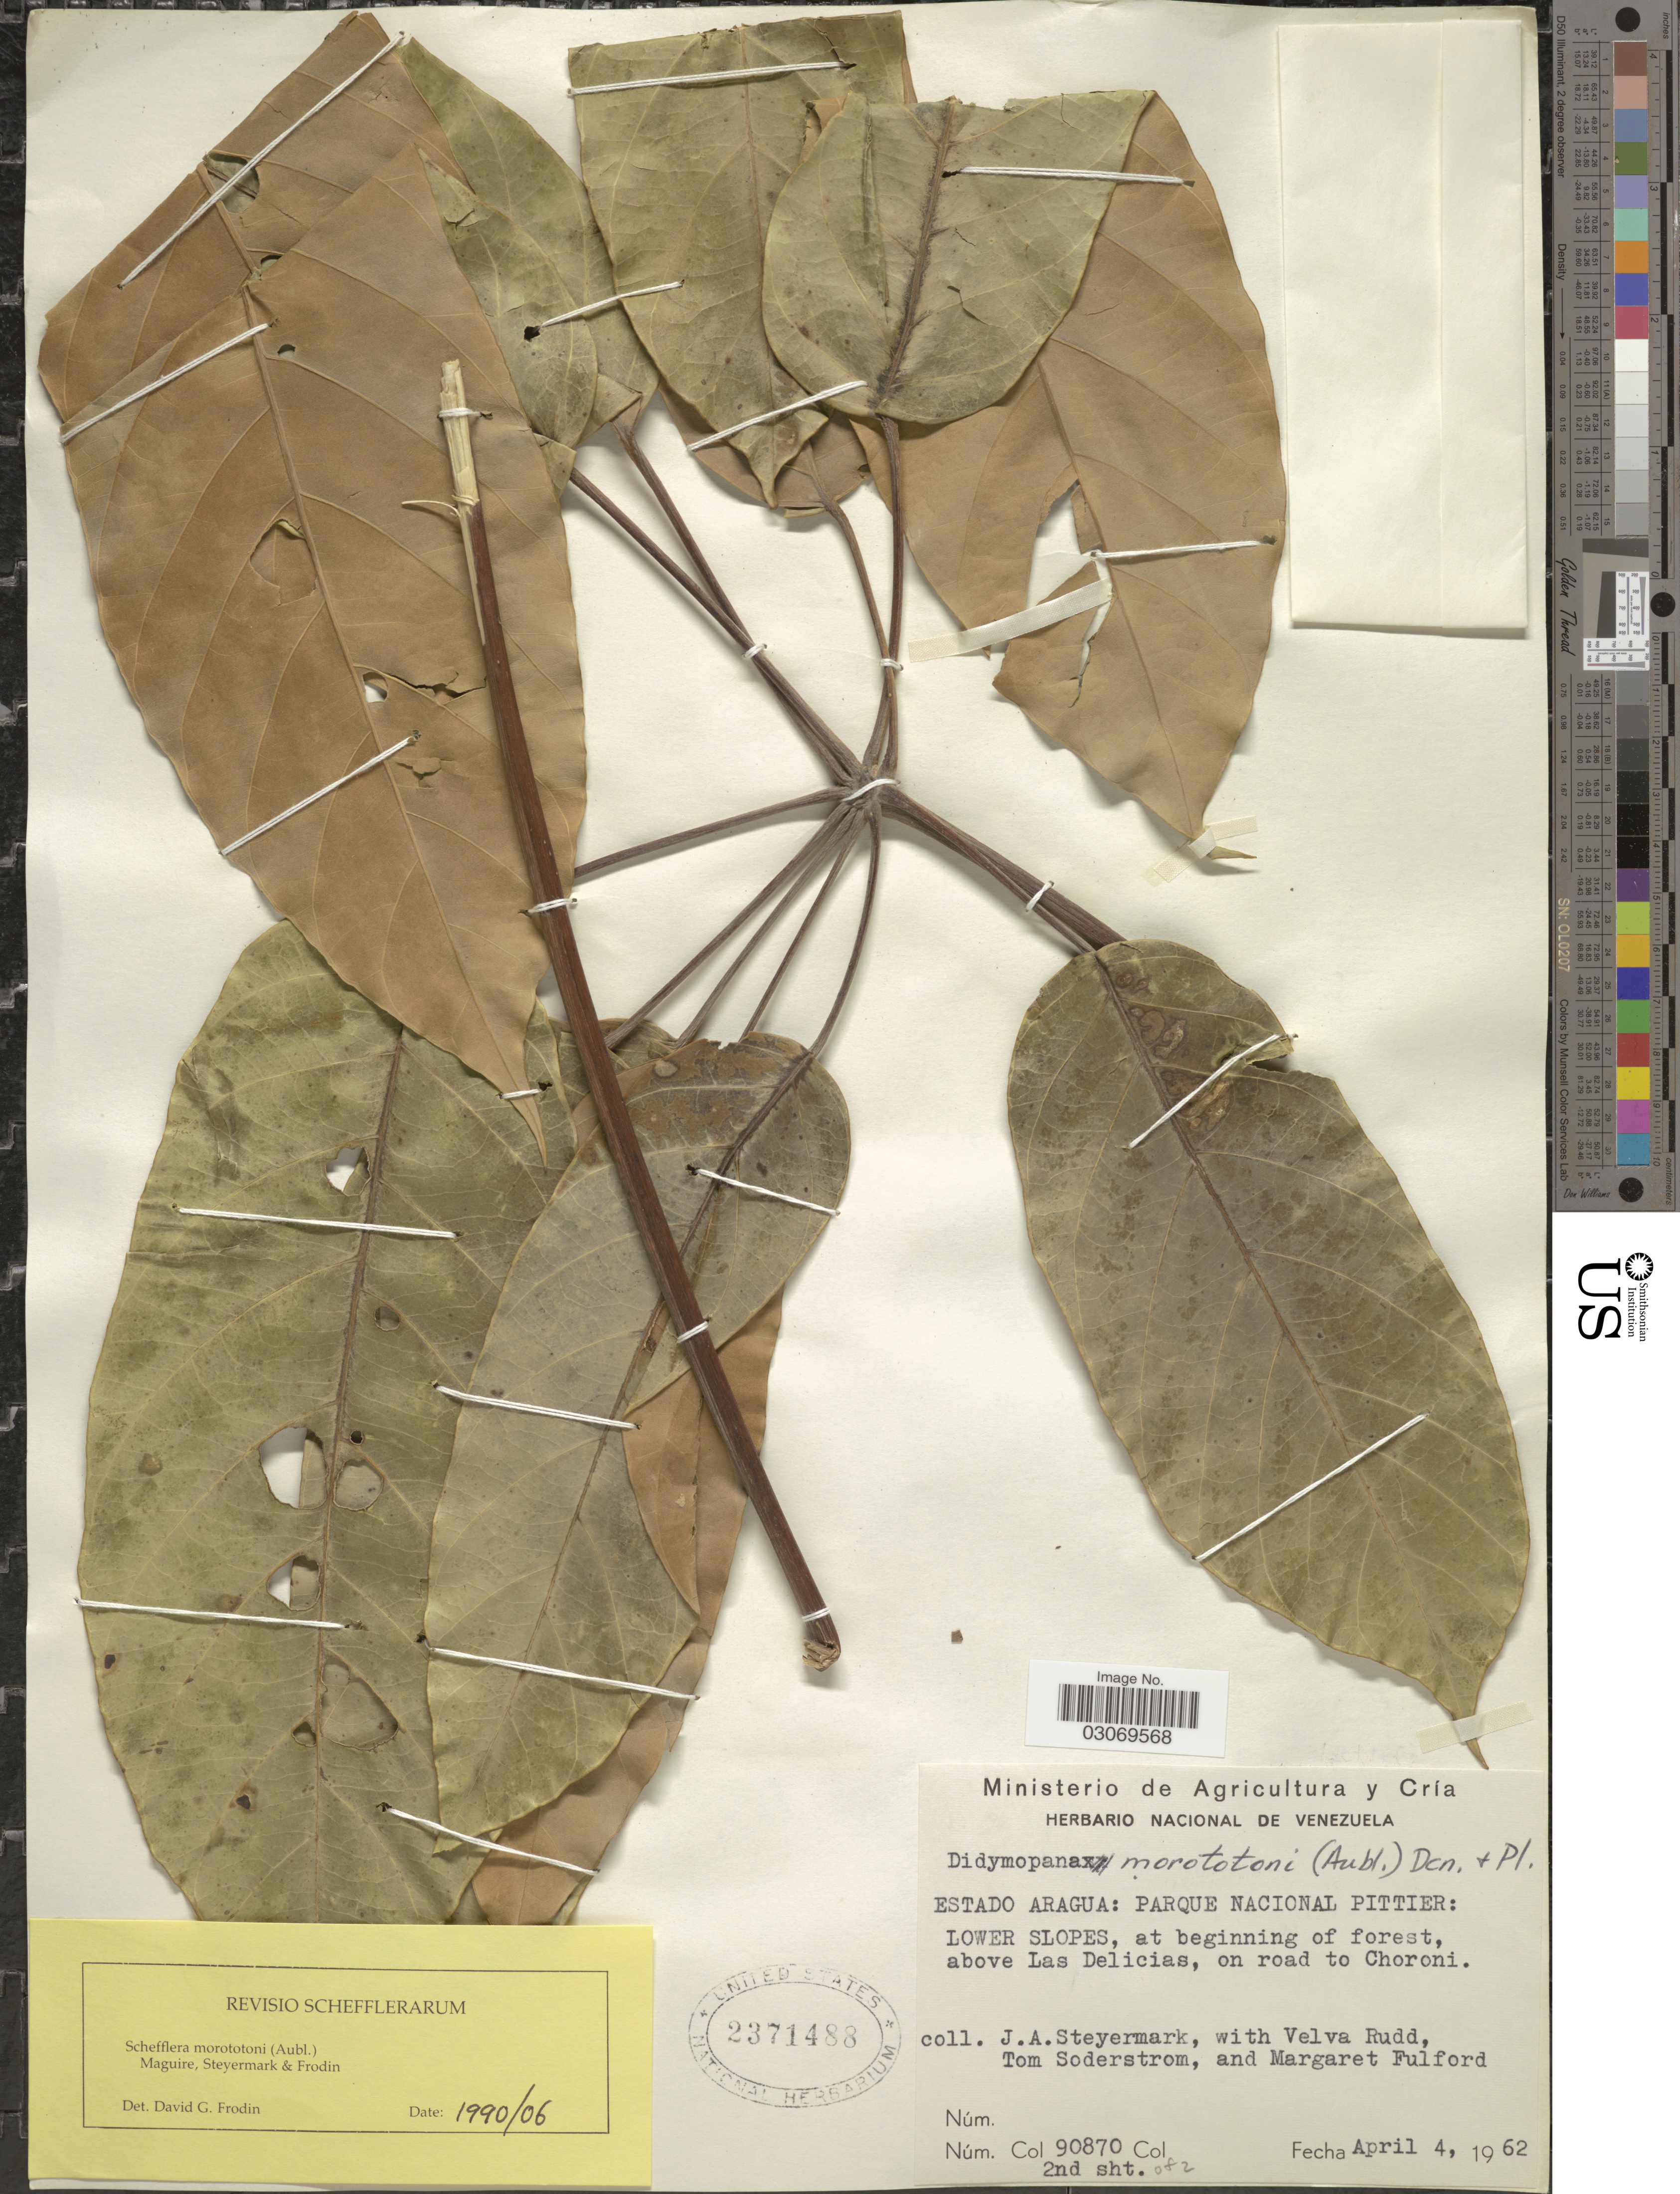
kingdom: Plantae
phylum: Tracheophyta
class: Magnoliopsida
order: Apiales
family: Araliaceae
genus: Schefflera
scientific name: Schefflera morototoni (Aubl.) Maguire, Steyerm. & Frodin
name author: (Aubl.) Maguire et al.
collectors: J. Steyermark, V. E. Rudd, T. R. Soderstrom & M. Fulford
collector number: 90870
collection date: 1962-04-04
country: Venezuela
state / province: Aragua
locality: Parque Nacional Pittier: Lower Slopes, at beginning of forest, above Las Delicias, on road to Choroni.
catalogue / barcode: US 2371488